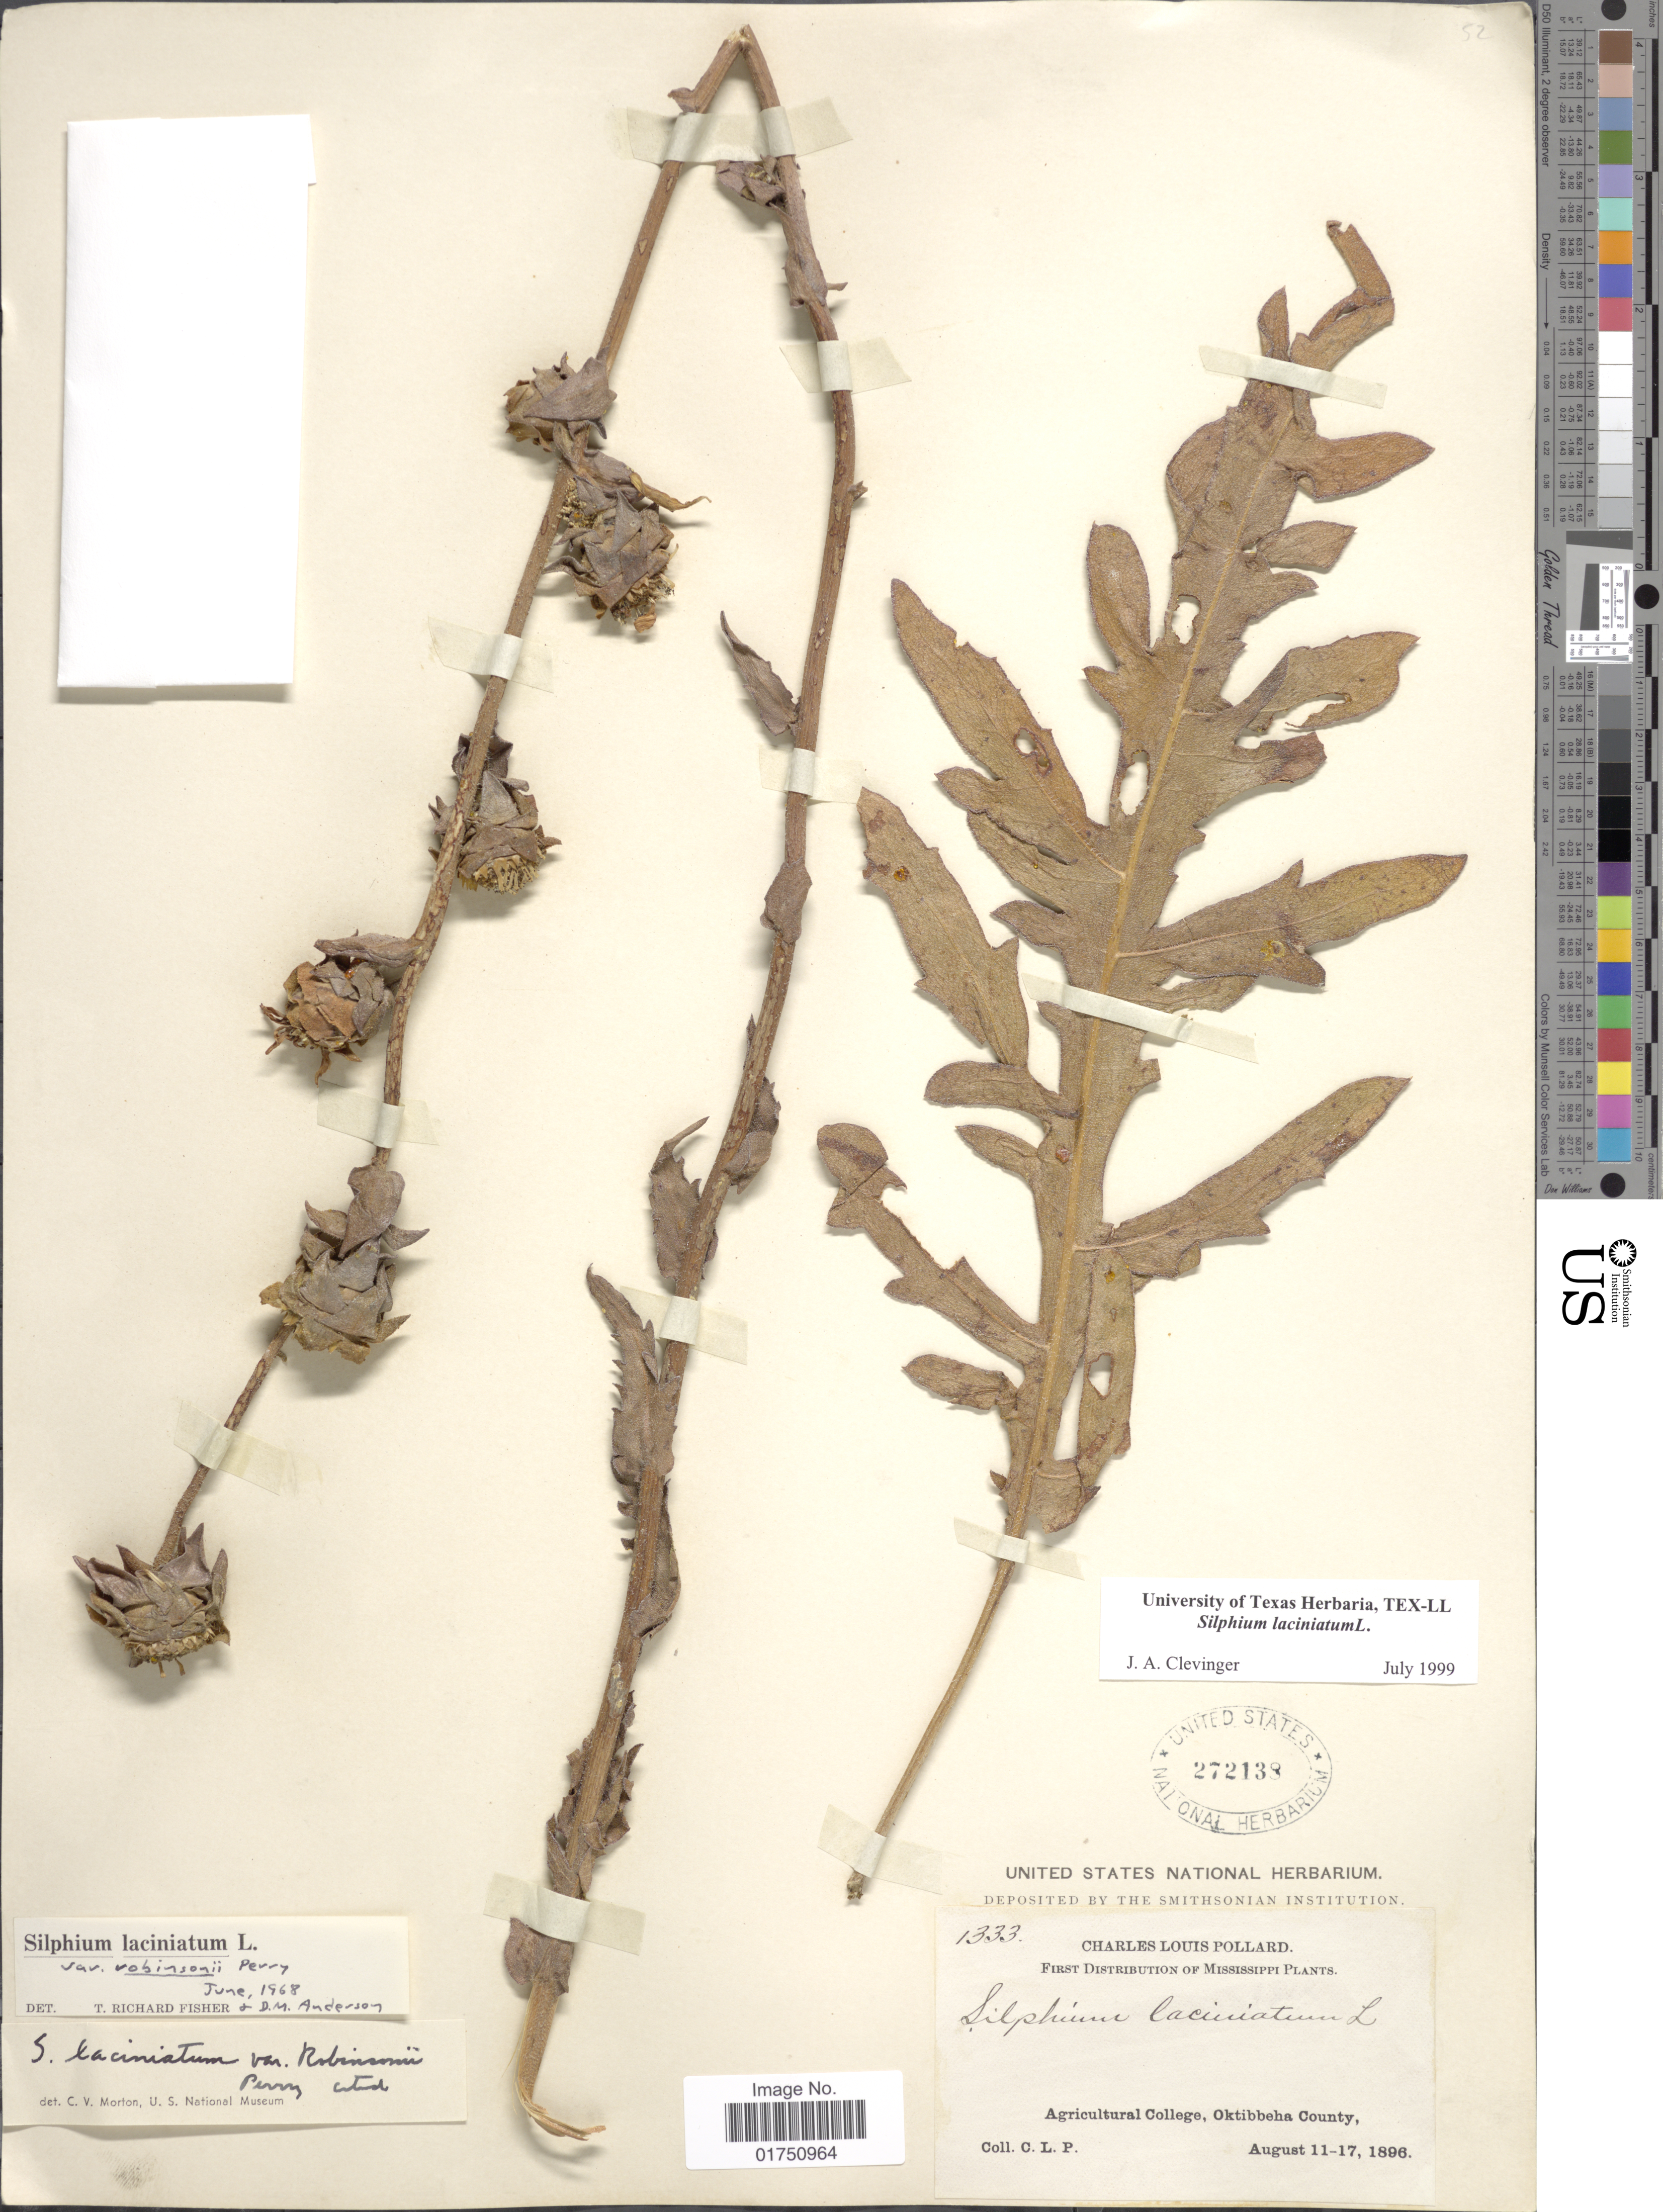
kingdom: Plantae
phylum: Tracheophyta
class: Magnoliopsida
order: Asterales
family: Asteraceae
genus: Silphium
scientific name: Silphium laciniatum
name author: L.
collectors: C. L. Pollard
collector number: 1333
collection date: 1896-08-11/1896-08-17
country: United States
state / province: Mississippi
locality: Agricultural College, Oktibbeha County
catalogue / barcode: US 272138